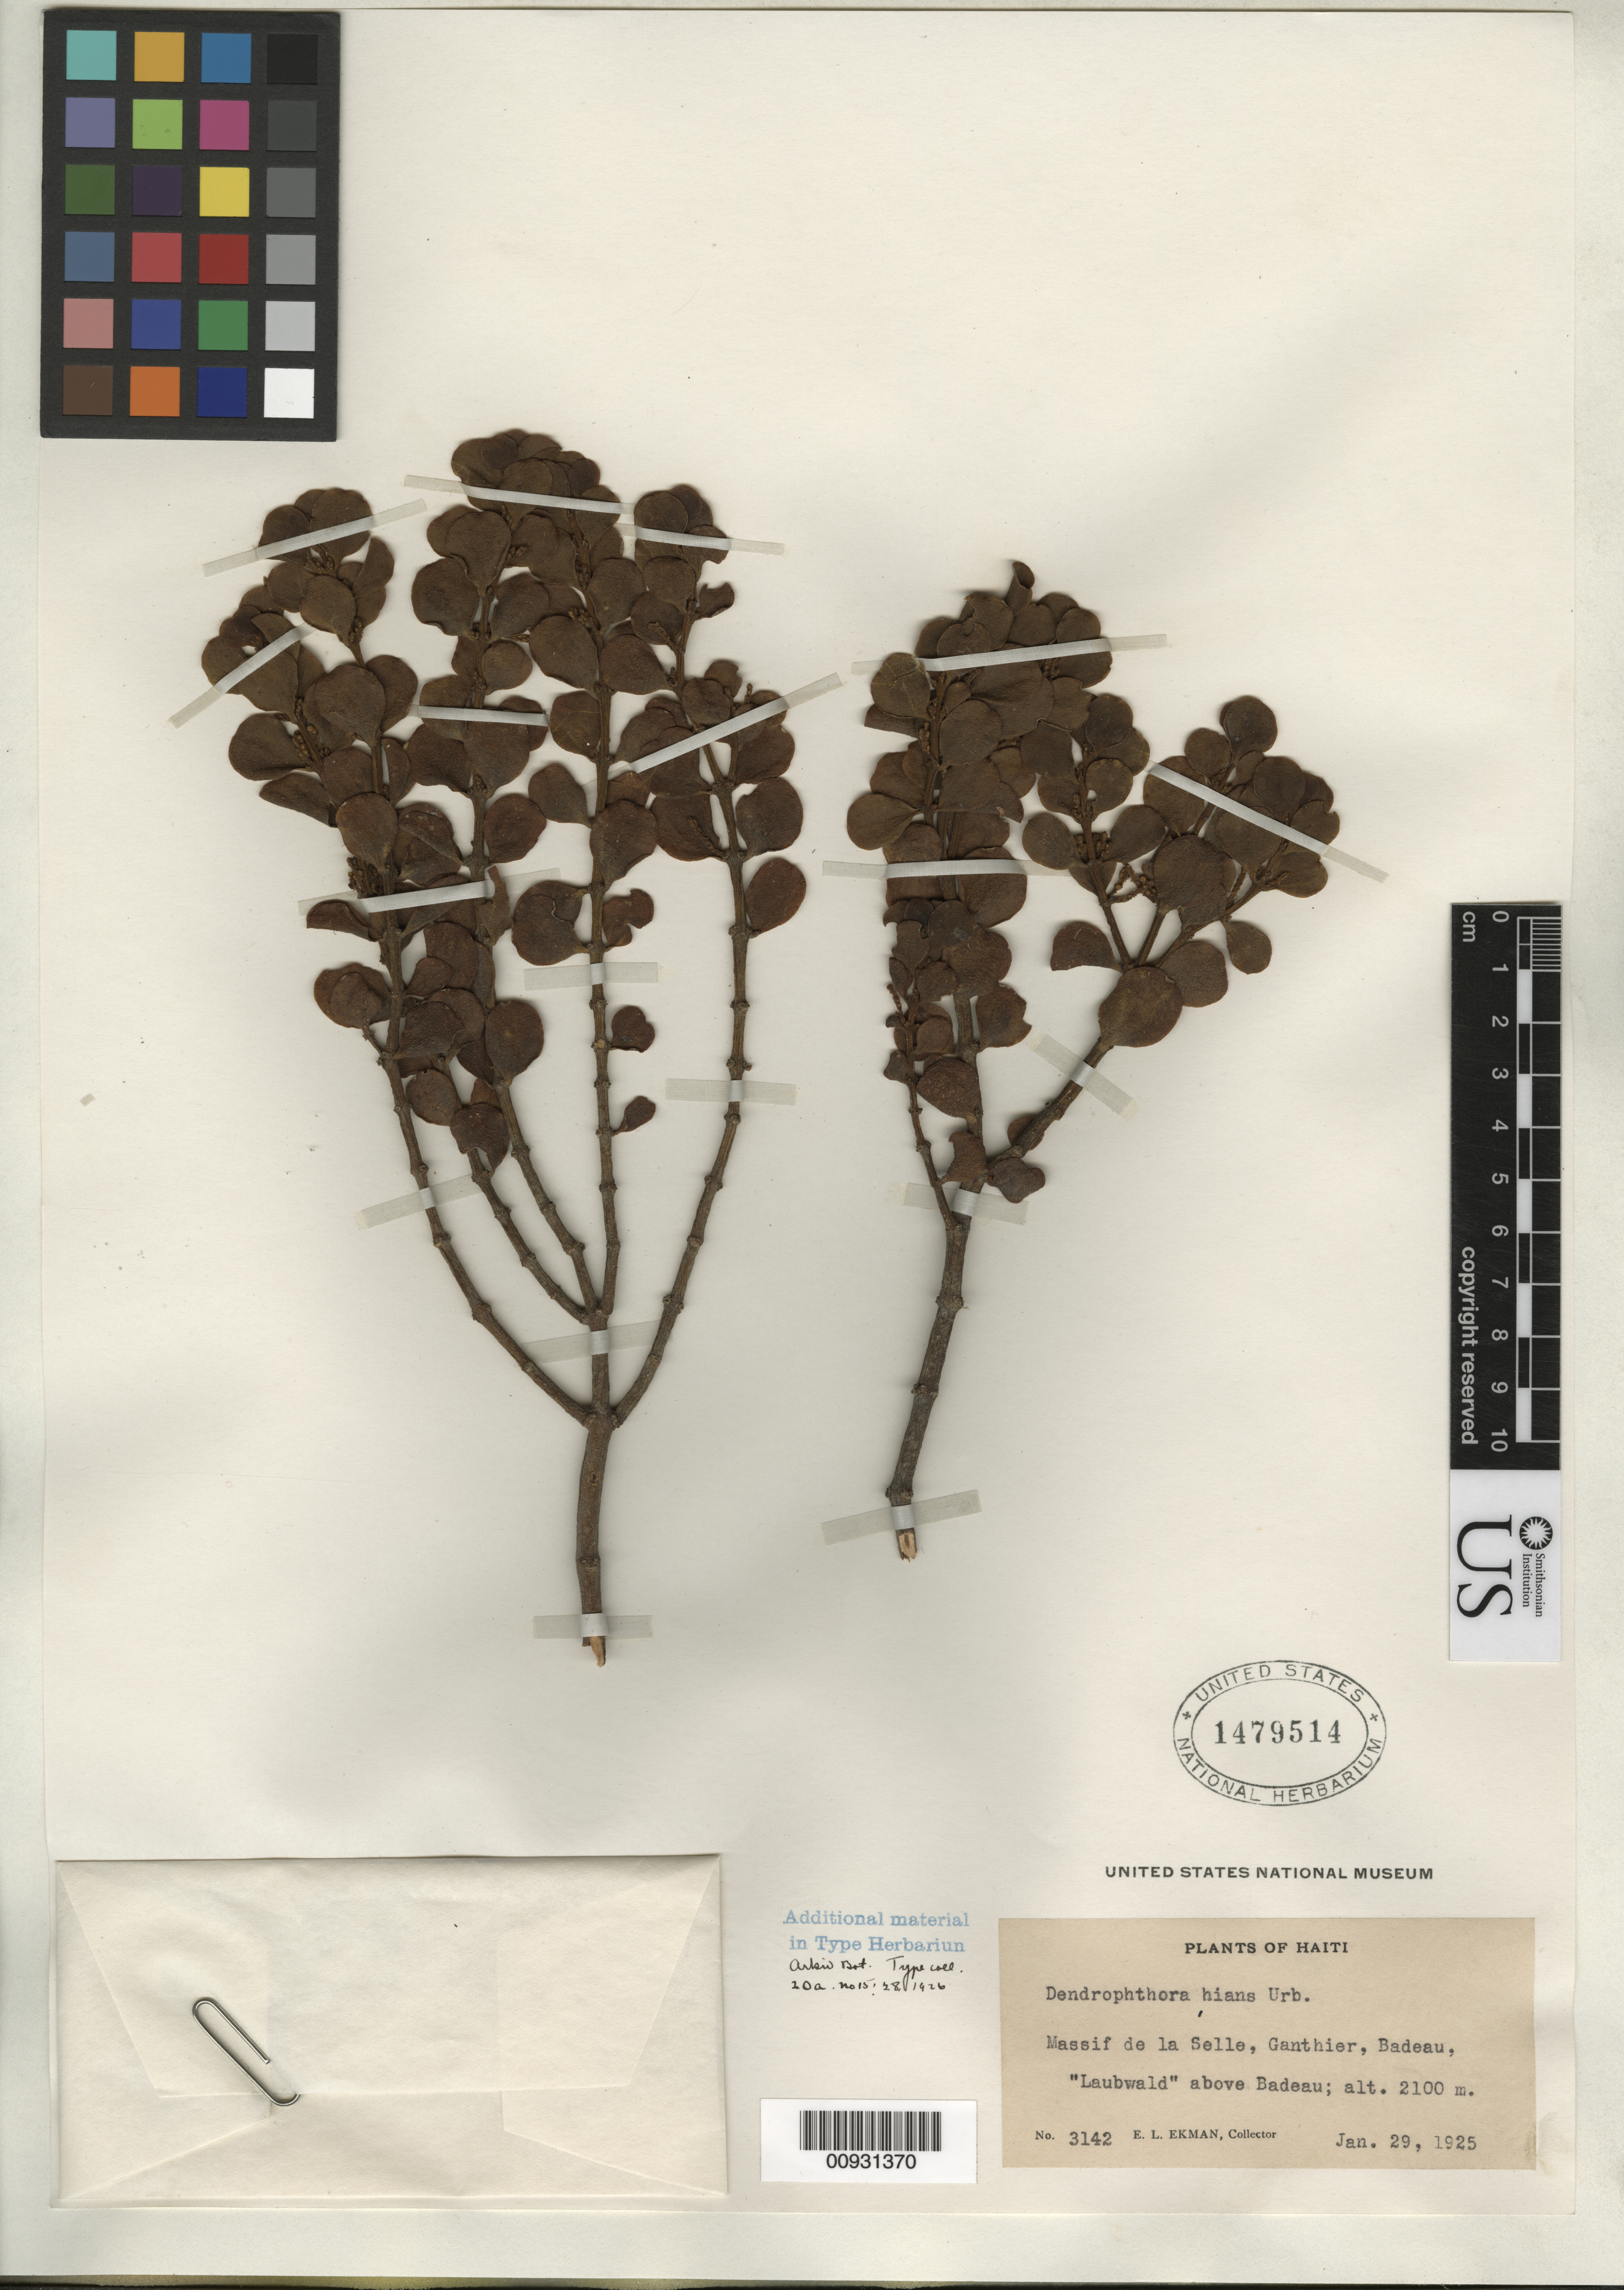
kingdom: Plantae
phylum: Tracheophyta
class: Magnoliopsida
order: Santalales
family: Viscaceae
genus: Dendrophthora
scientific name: Dendrophthora hians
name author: Urb.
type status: Isotype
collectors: E. L. Ekman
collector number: H 3142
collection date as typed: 29 Jan 1925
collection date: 1925-01-29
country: Haiti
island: Hispaniola Island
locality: Massif de la Selle, Ganthier, Badeau.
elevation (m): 2100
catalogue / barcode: US 1479514